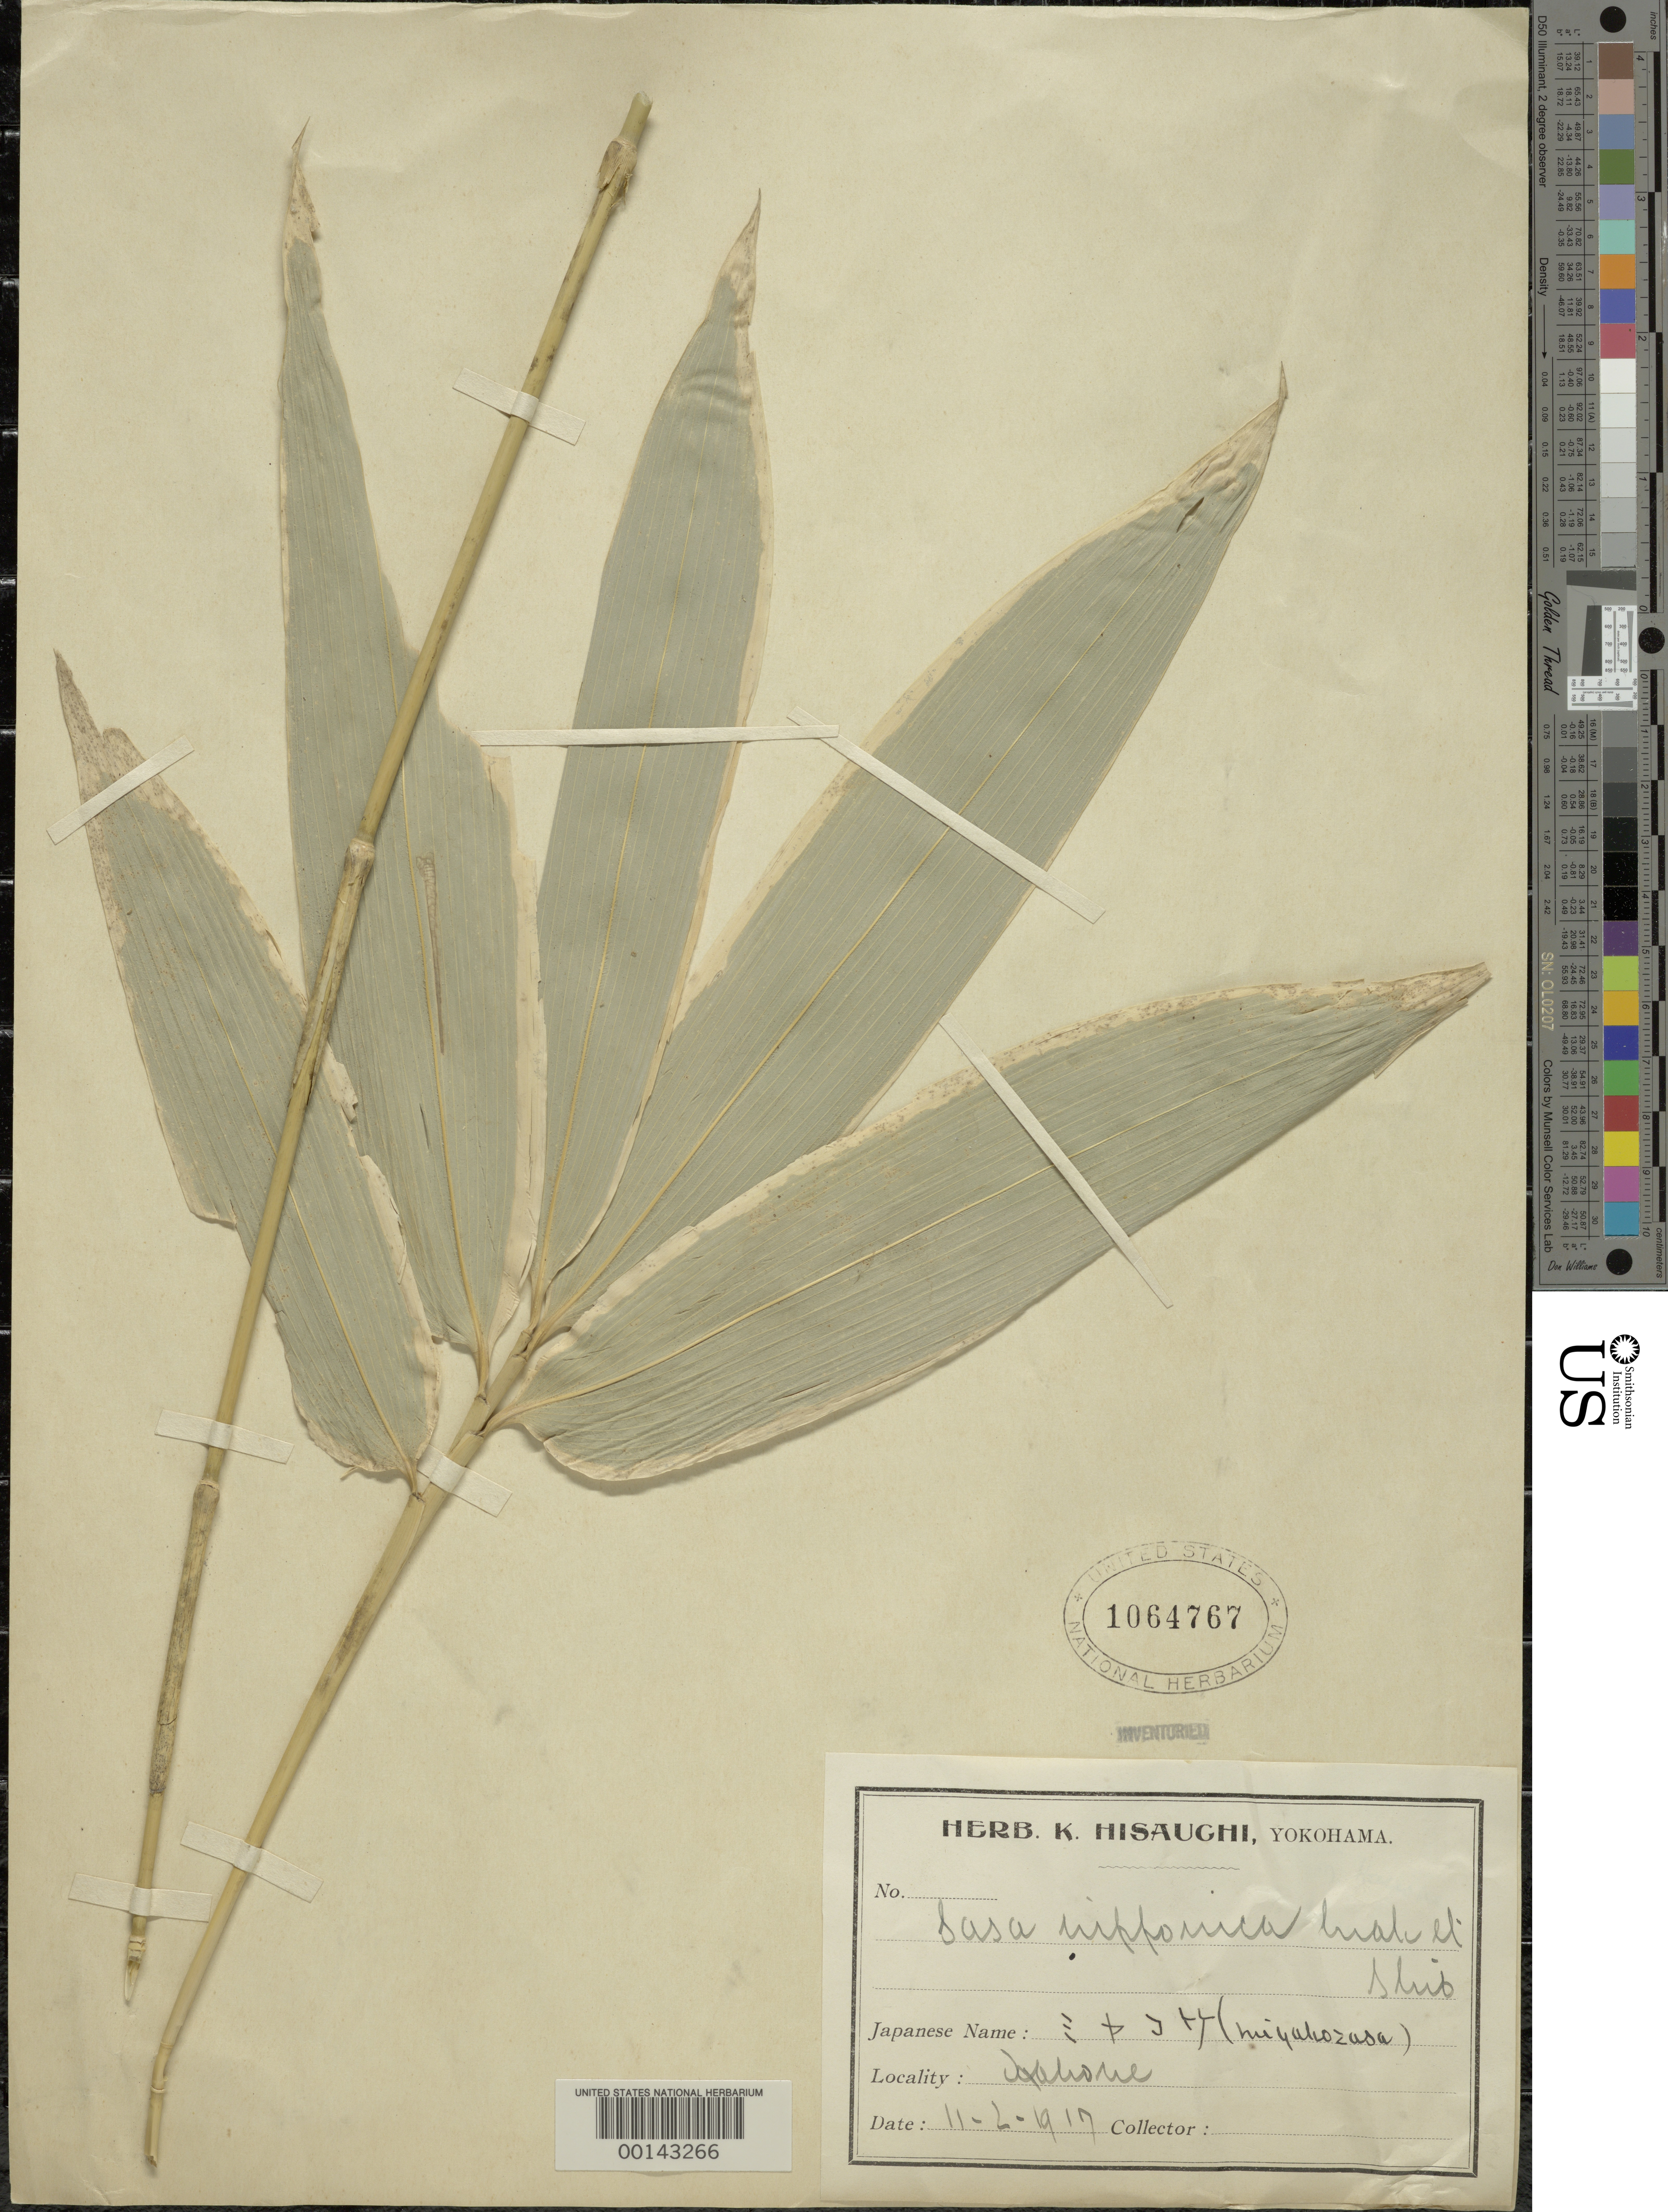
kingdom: Plantae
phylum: Tracheophyta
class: Liliopsida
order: Poales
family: Poaceae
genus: Sasa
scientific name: Sasa nipponica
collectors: K. Hisauchi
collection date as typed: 11 Feb 1917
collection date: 1917-02-11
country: Japan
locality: Kahone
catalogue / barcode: US 1064767